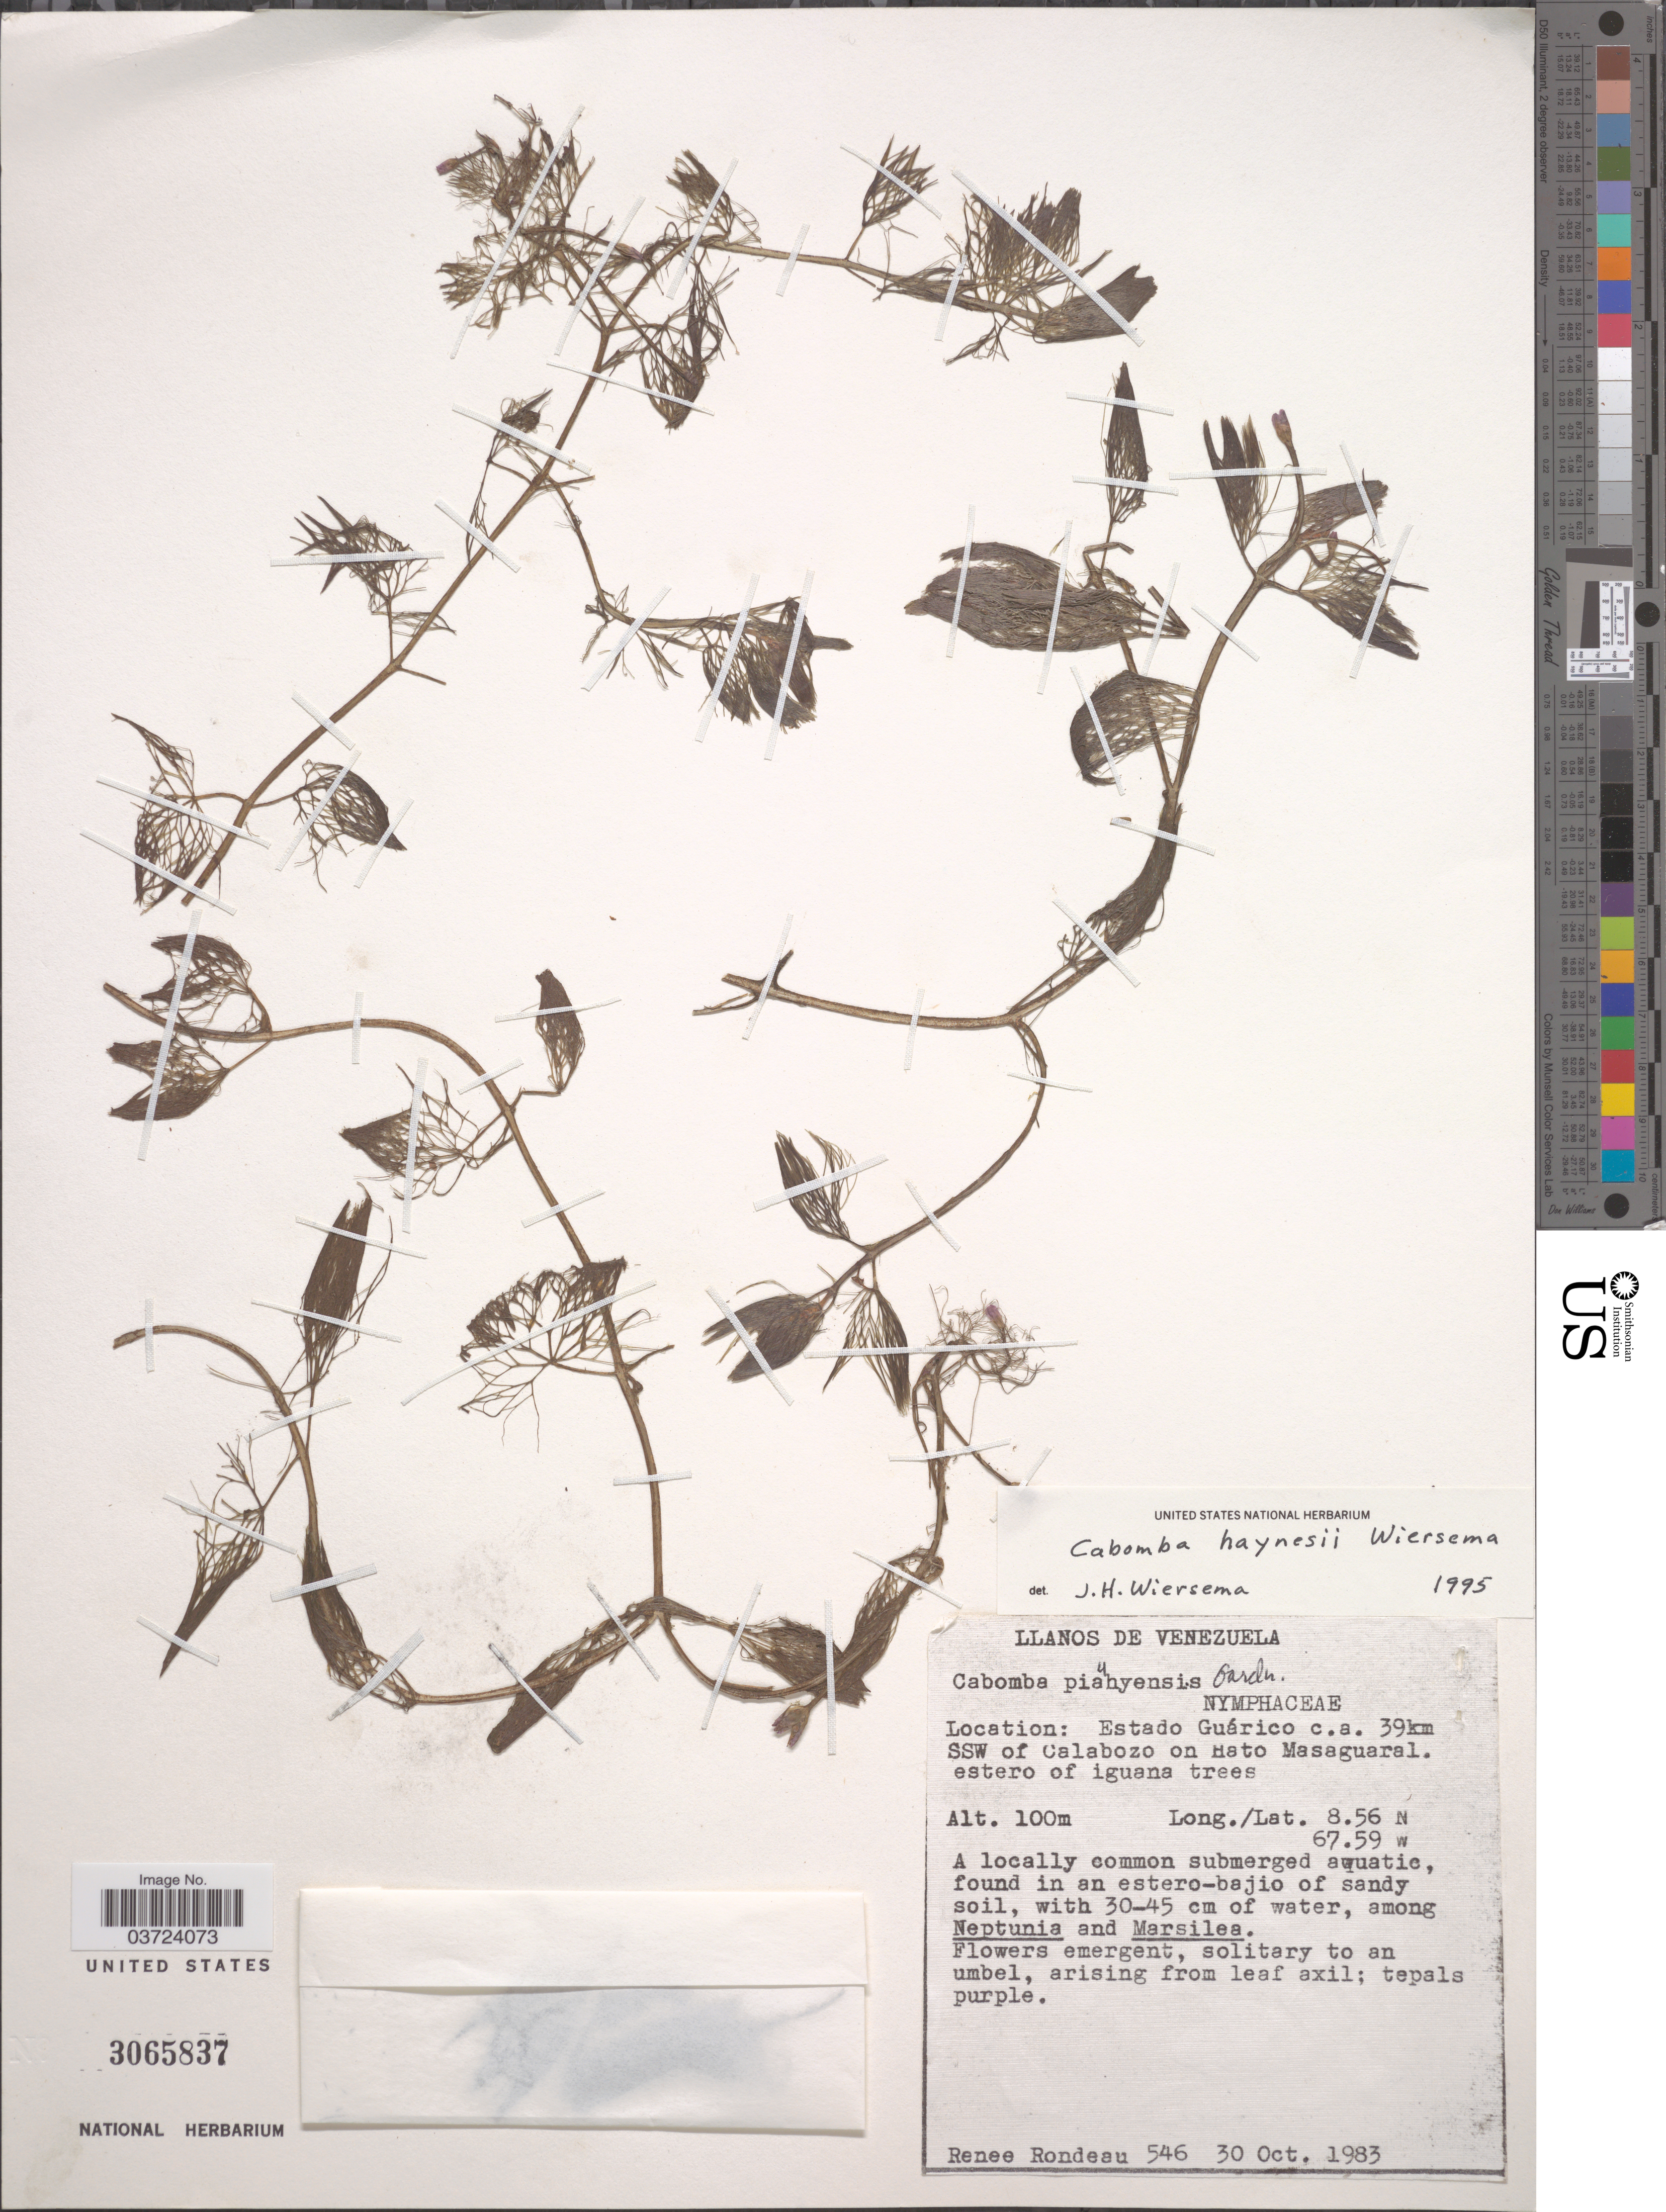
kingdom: Plantae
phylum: Tracheophyta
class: Magnoliopsida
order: Nymphaeales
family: Cabombaceae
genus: Cabomba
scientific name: Cabomba haynesii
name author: Wiersema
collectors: R. Rondeau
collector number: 546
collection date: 1983-10-30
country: Venezuela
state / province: Guarico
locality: Llanos de Venezuela. C.a. 39km SSW of Calabozo on Hato Masaguaral.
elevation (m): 100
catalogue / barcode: US 3065837